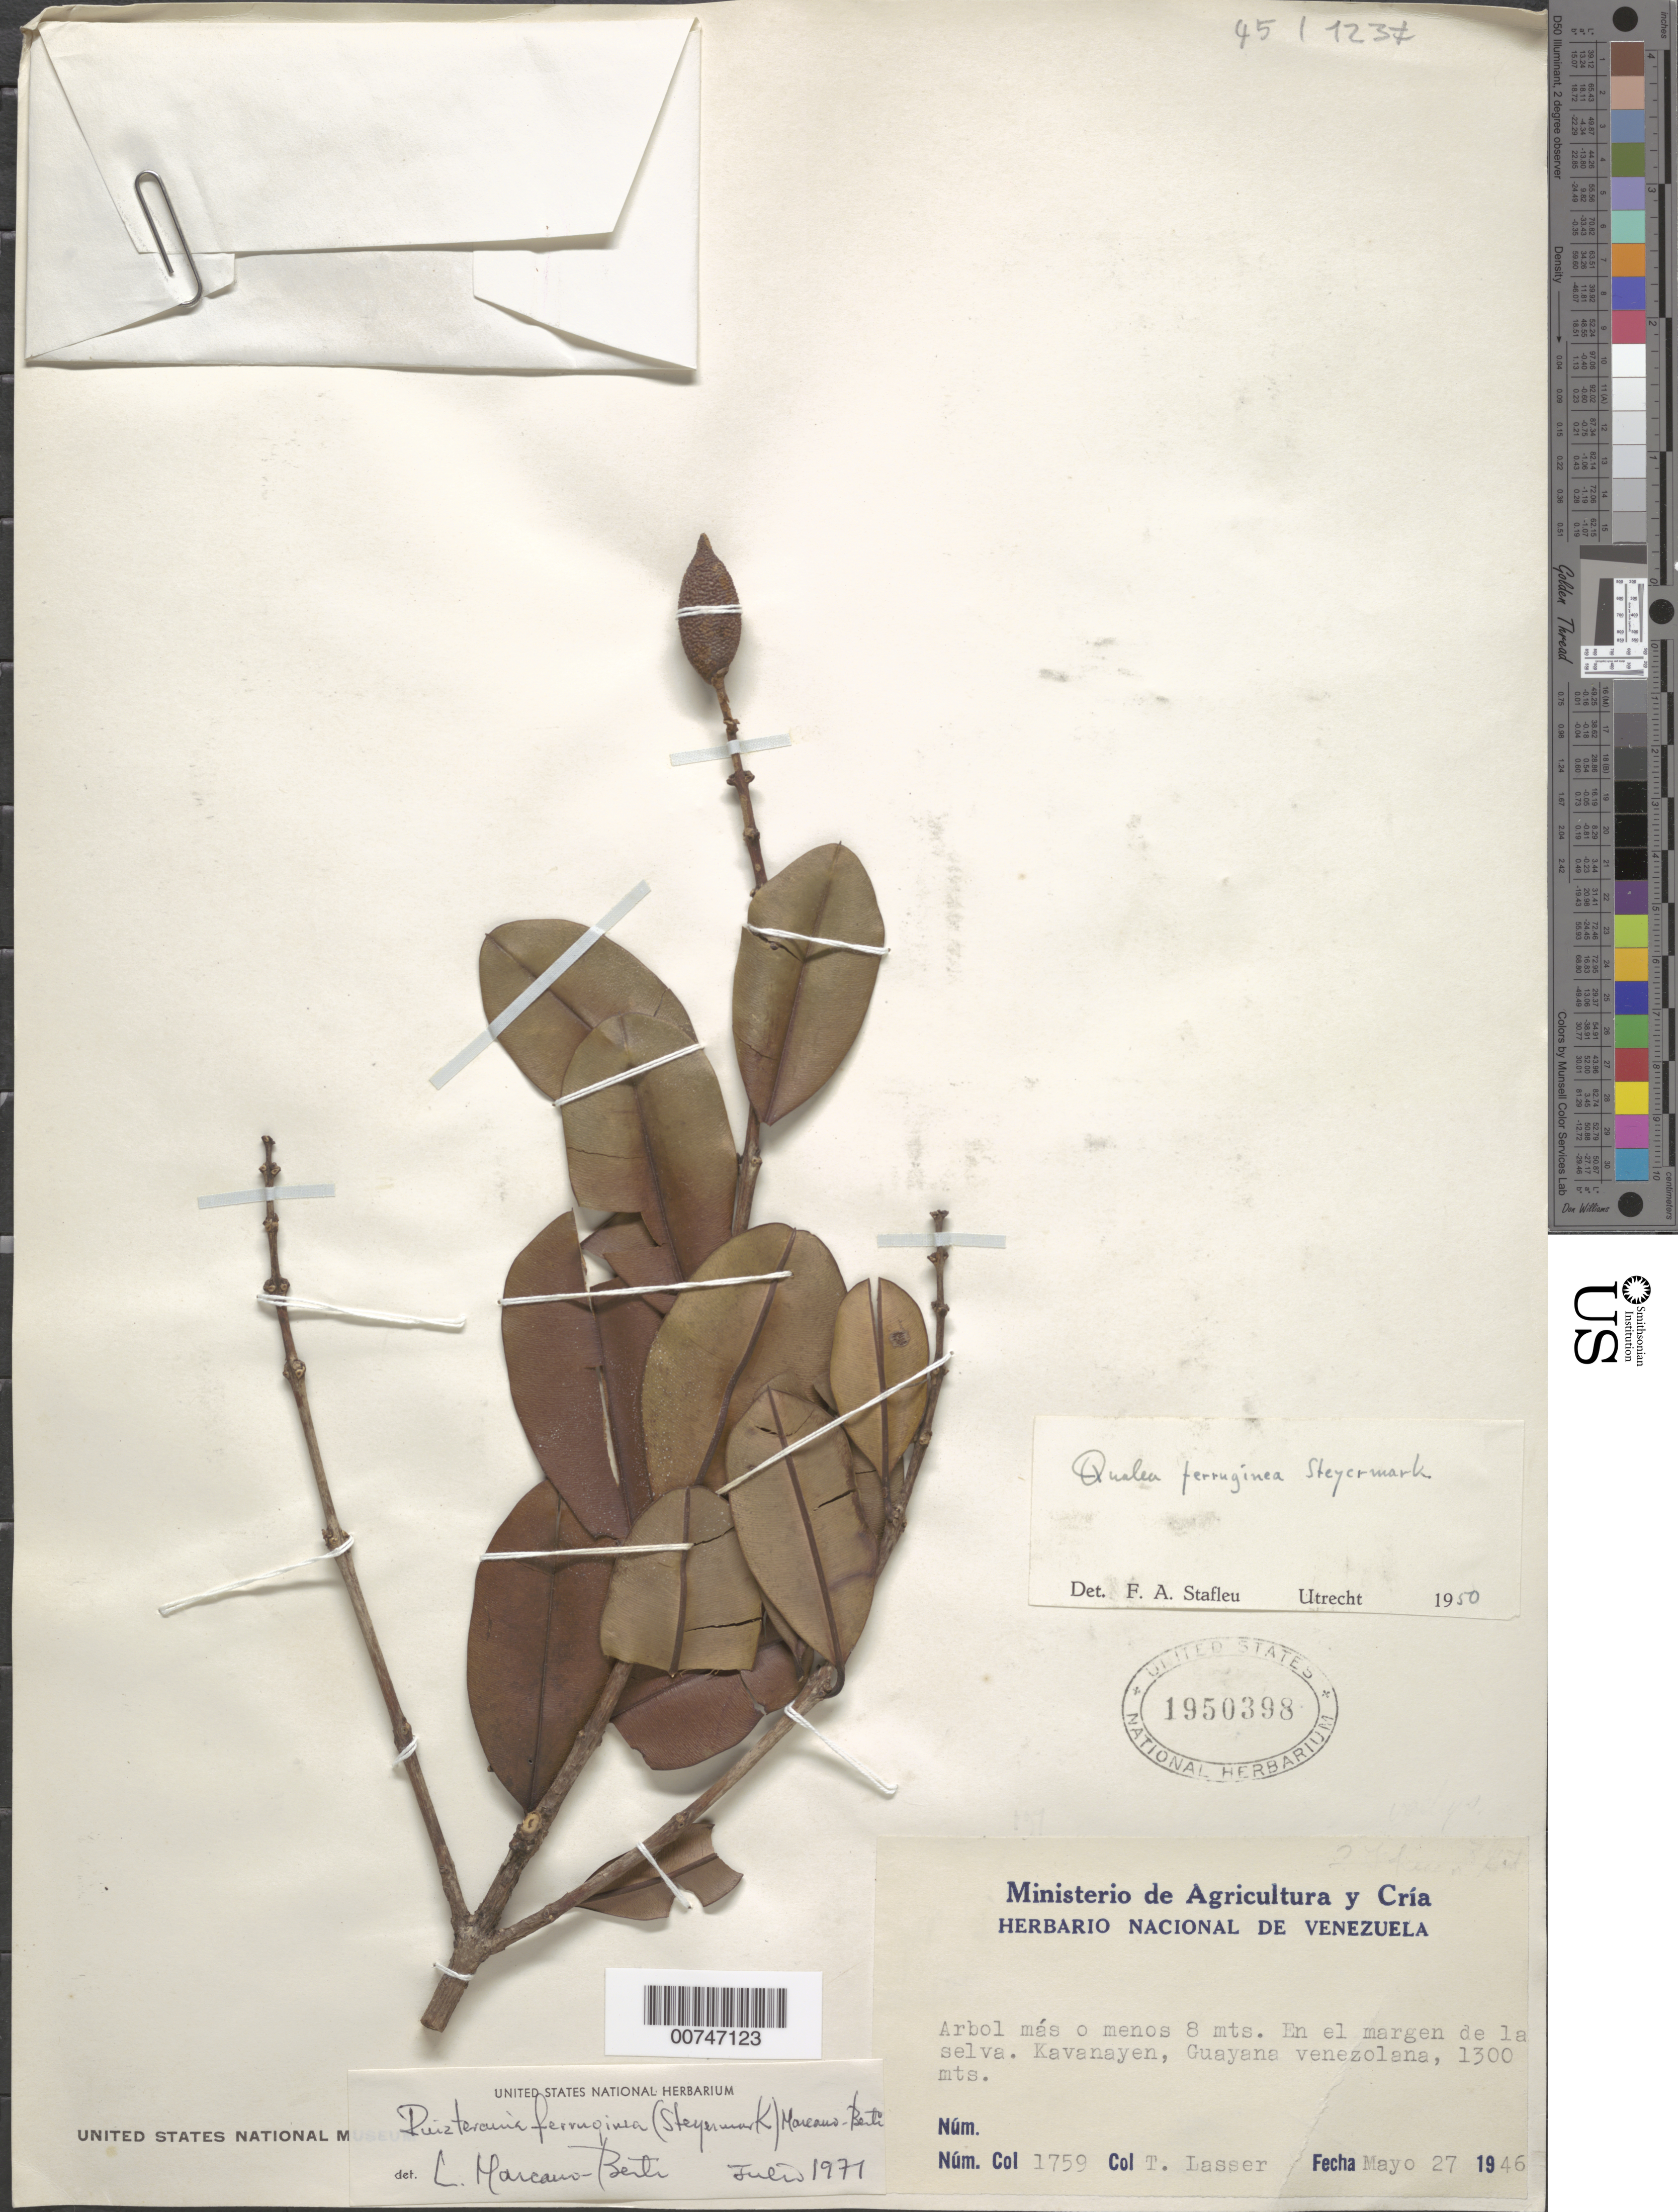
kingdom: Plantae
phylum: Tracheophyta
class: Magnoliopsida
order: Myrtales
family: Vochysiaceae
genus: Ruizterania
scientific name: Ruizterania ferruginea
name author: (Steyerm.) Marc.-Berti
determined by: Marcano-Berti, L.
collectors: T. Lasser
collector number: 1759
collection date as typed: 27-May-46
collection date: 1946-05-27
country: Venezuela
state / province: Bolívar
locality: Kavanayén, Guayana Venezolana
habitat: Edge of woods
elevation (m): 1300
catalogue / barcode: US 1950398